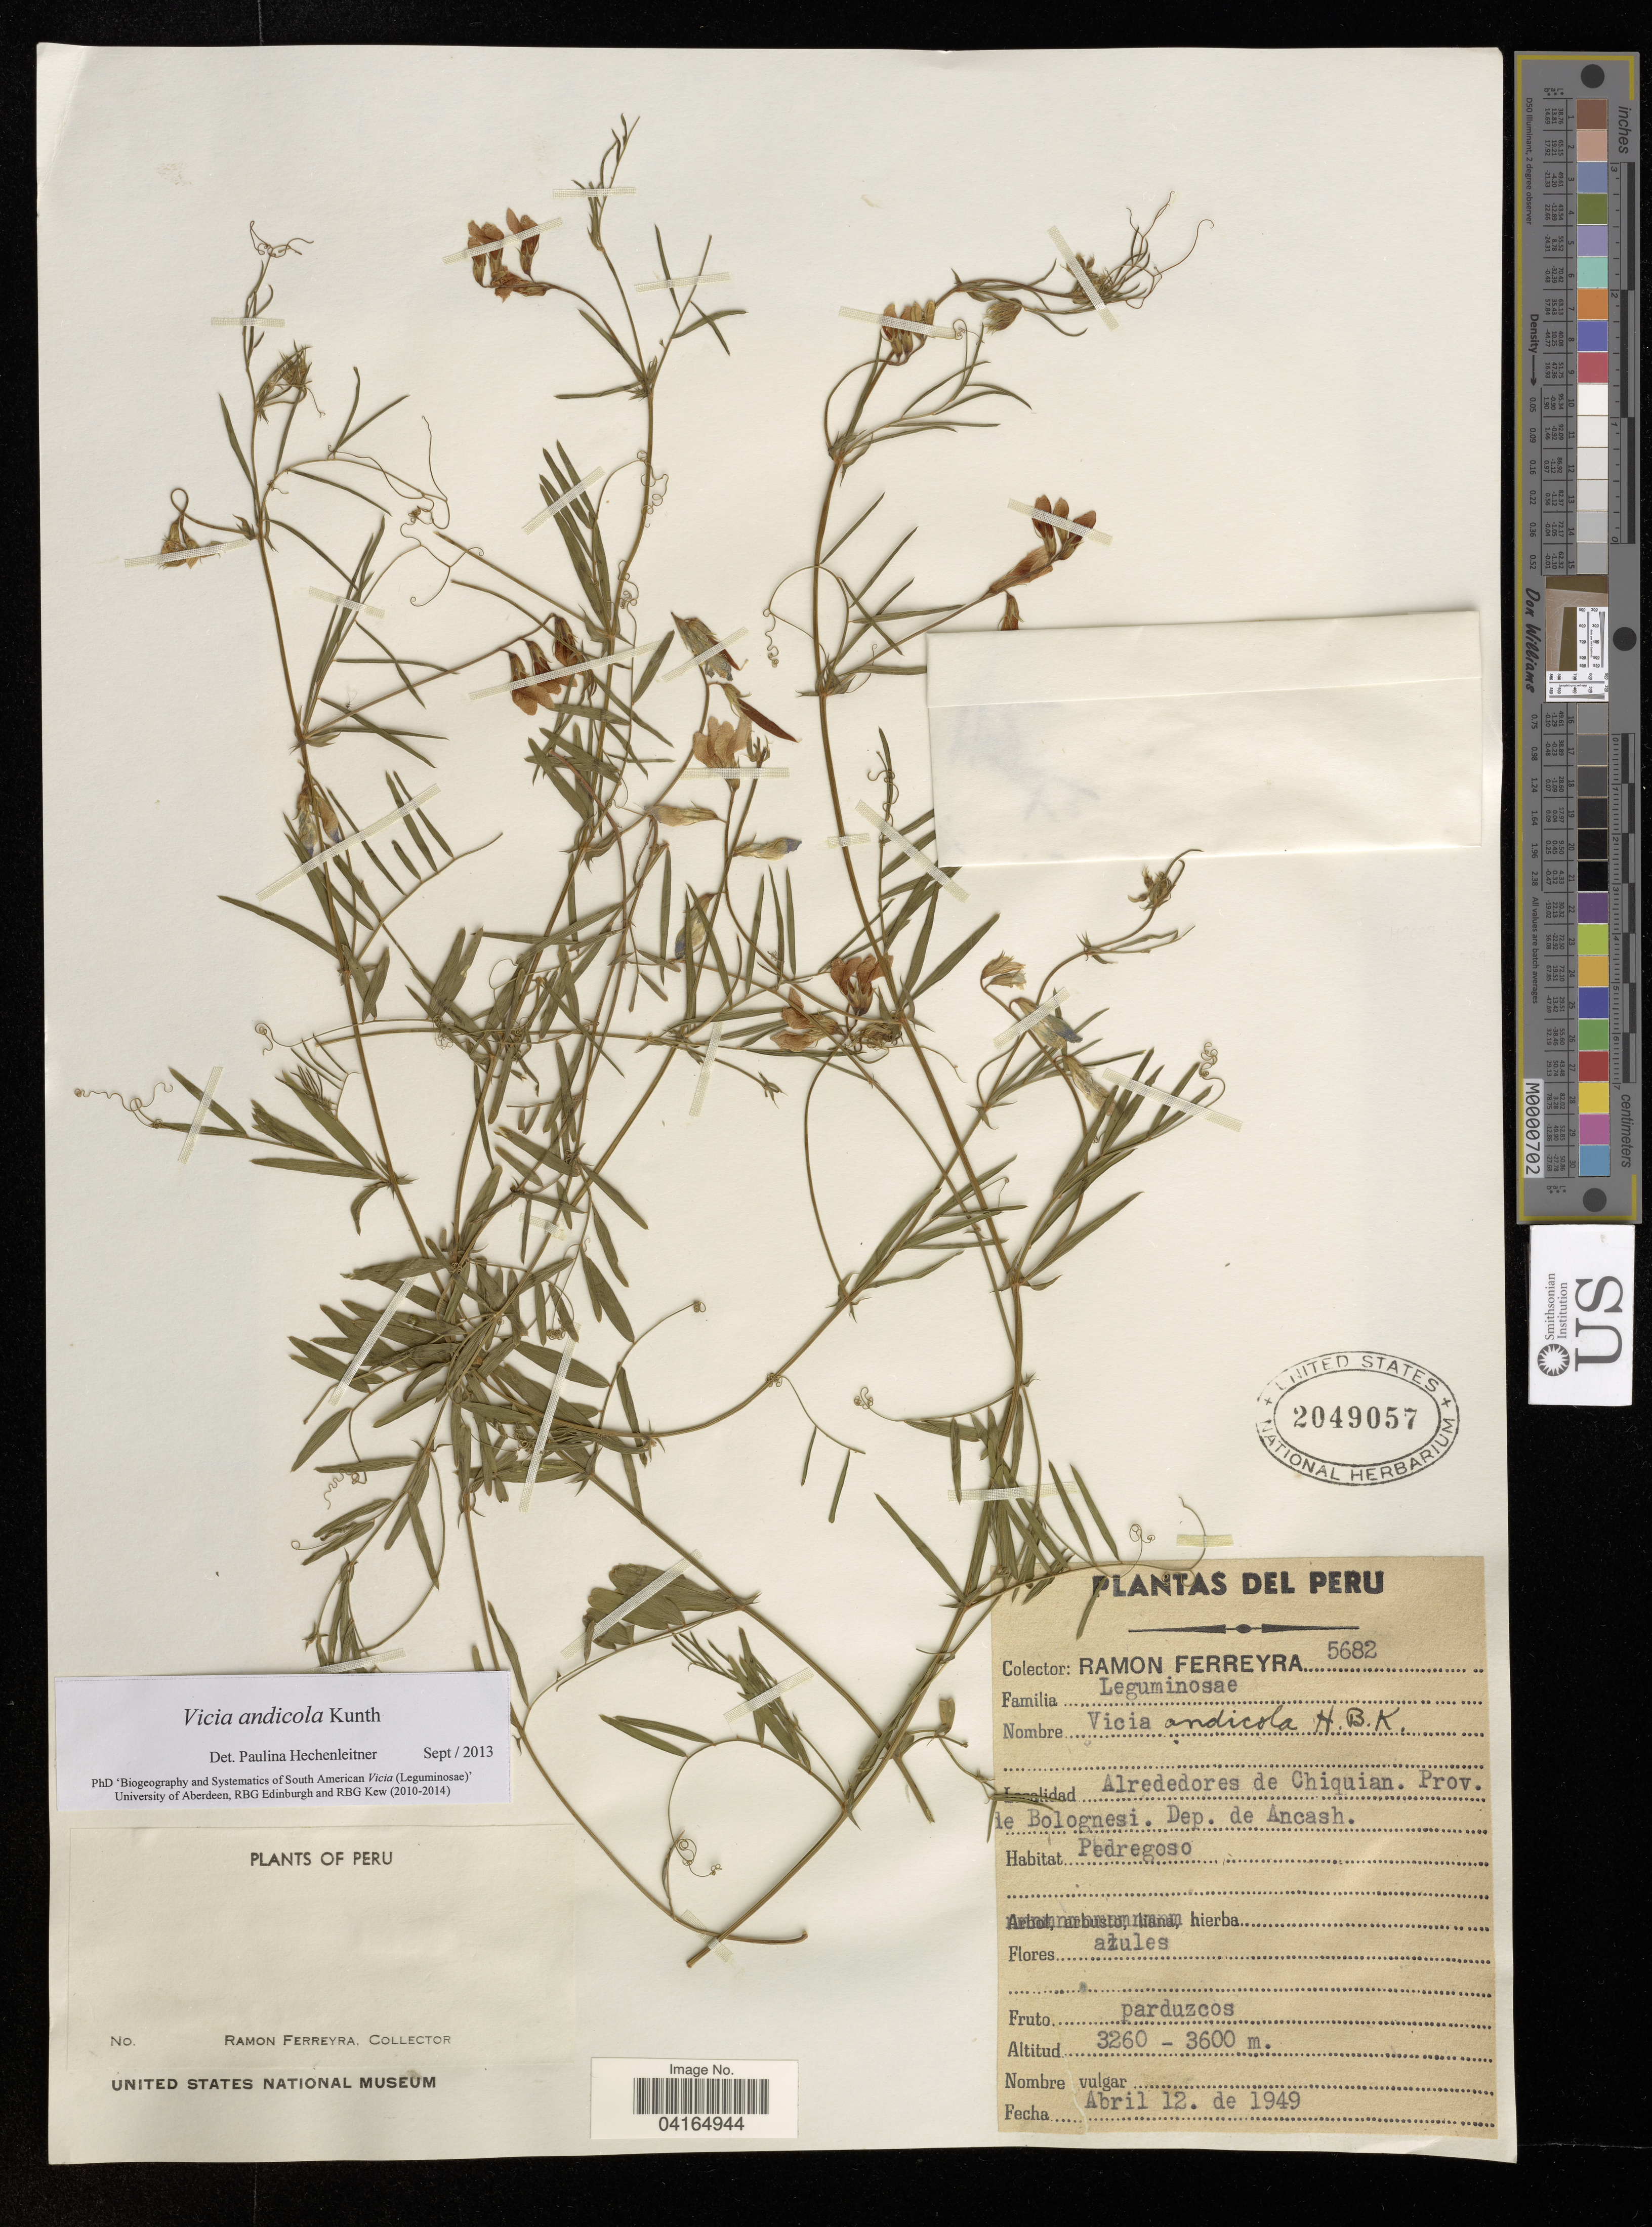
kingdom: Plantae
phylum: Tracheophyta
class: Magnoliopsida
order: Fabales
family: Fabaceae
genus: Vicia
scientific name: Vicia andicola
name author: Kunth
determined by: Hechenleitner, Paulina, RBG Edinburgh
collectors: R. A. Ferreyra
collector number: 5682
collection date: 1949-04-12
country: Peru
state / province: Ancash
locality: Alrededores de Chiquian. Prov. de Bolognesi. Dep. de Ancash.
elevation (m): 3260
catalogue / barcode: US 2049057